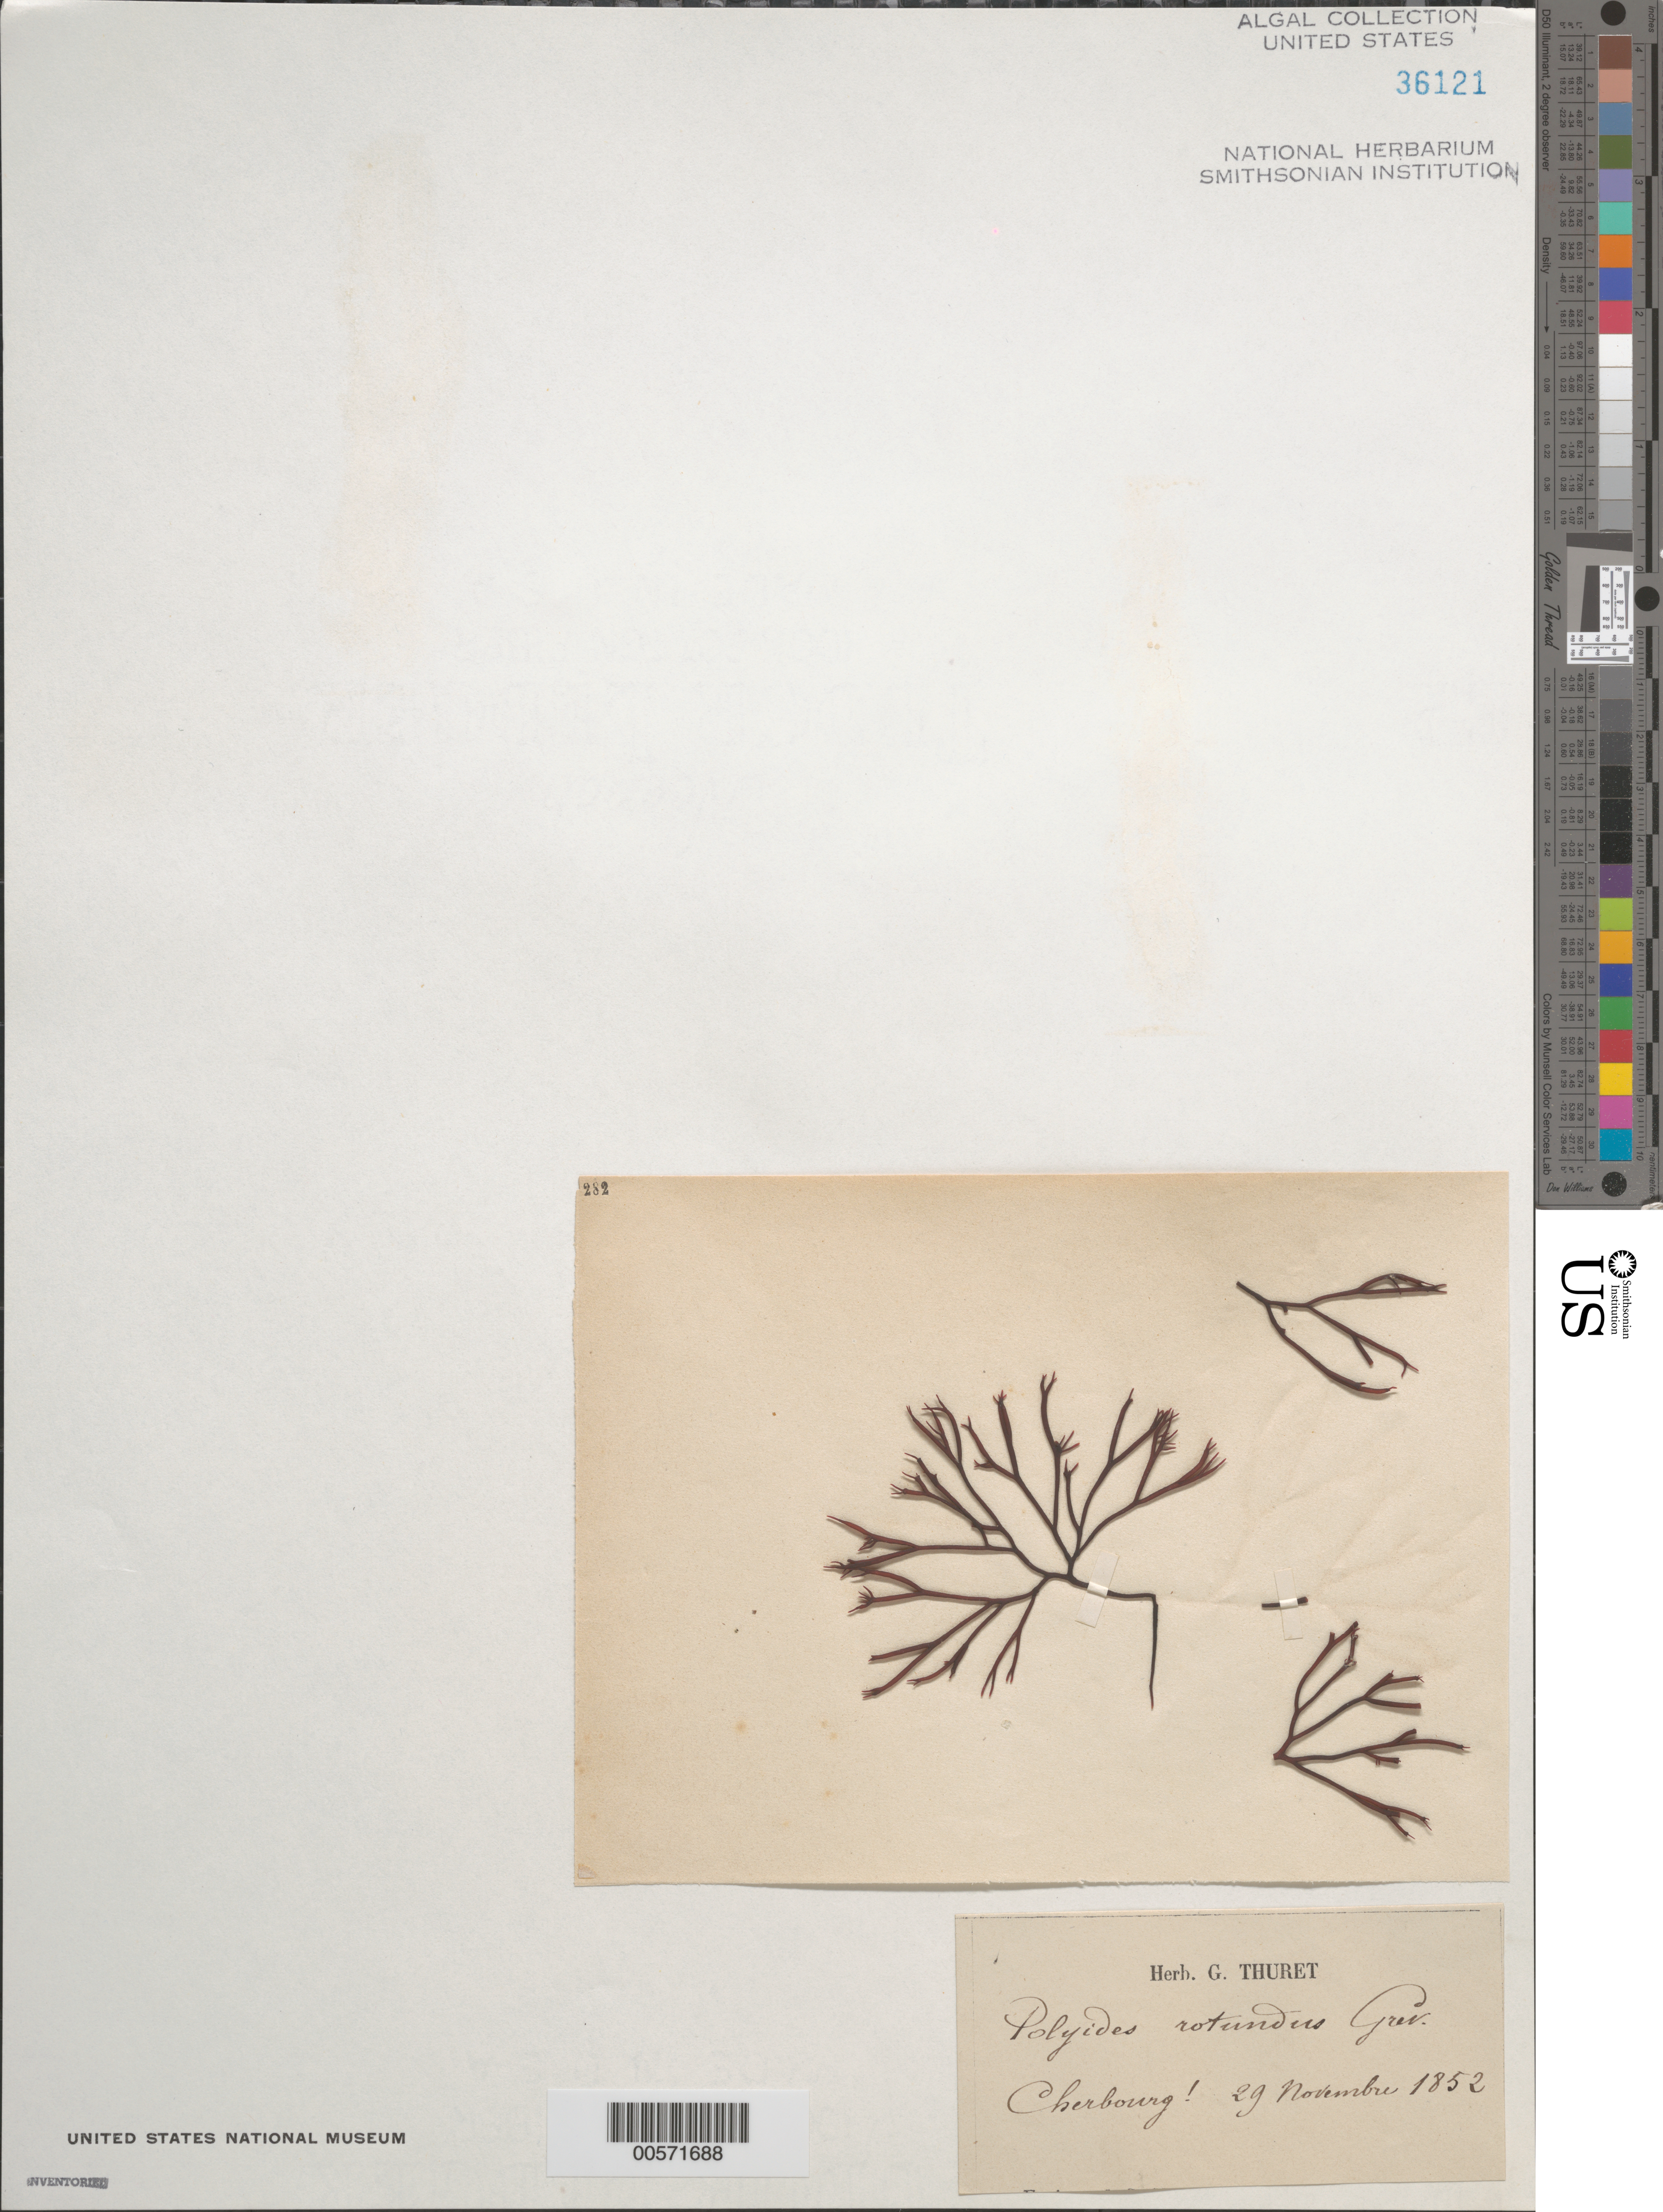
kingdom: Plantae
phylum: Rhodophyta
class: Florideophyceae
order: Gigartinales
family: Polyidaceae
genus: Polyides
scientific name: Polyides rotunda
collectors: Thuret, G. (herbarium)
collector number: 282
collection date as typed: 29 Nov 1852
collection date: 1852-11-29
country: France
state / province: Normandie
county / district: Manche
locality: Cherbourg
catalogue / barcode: US 36121